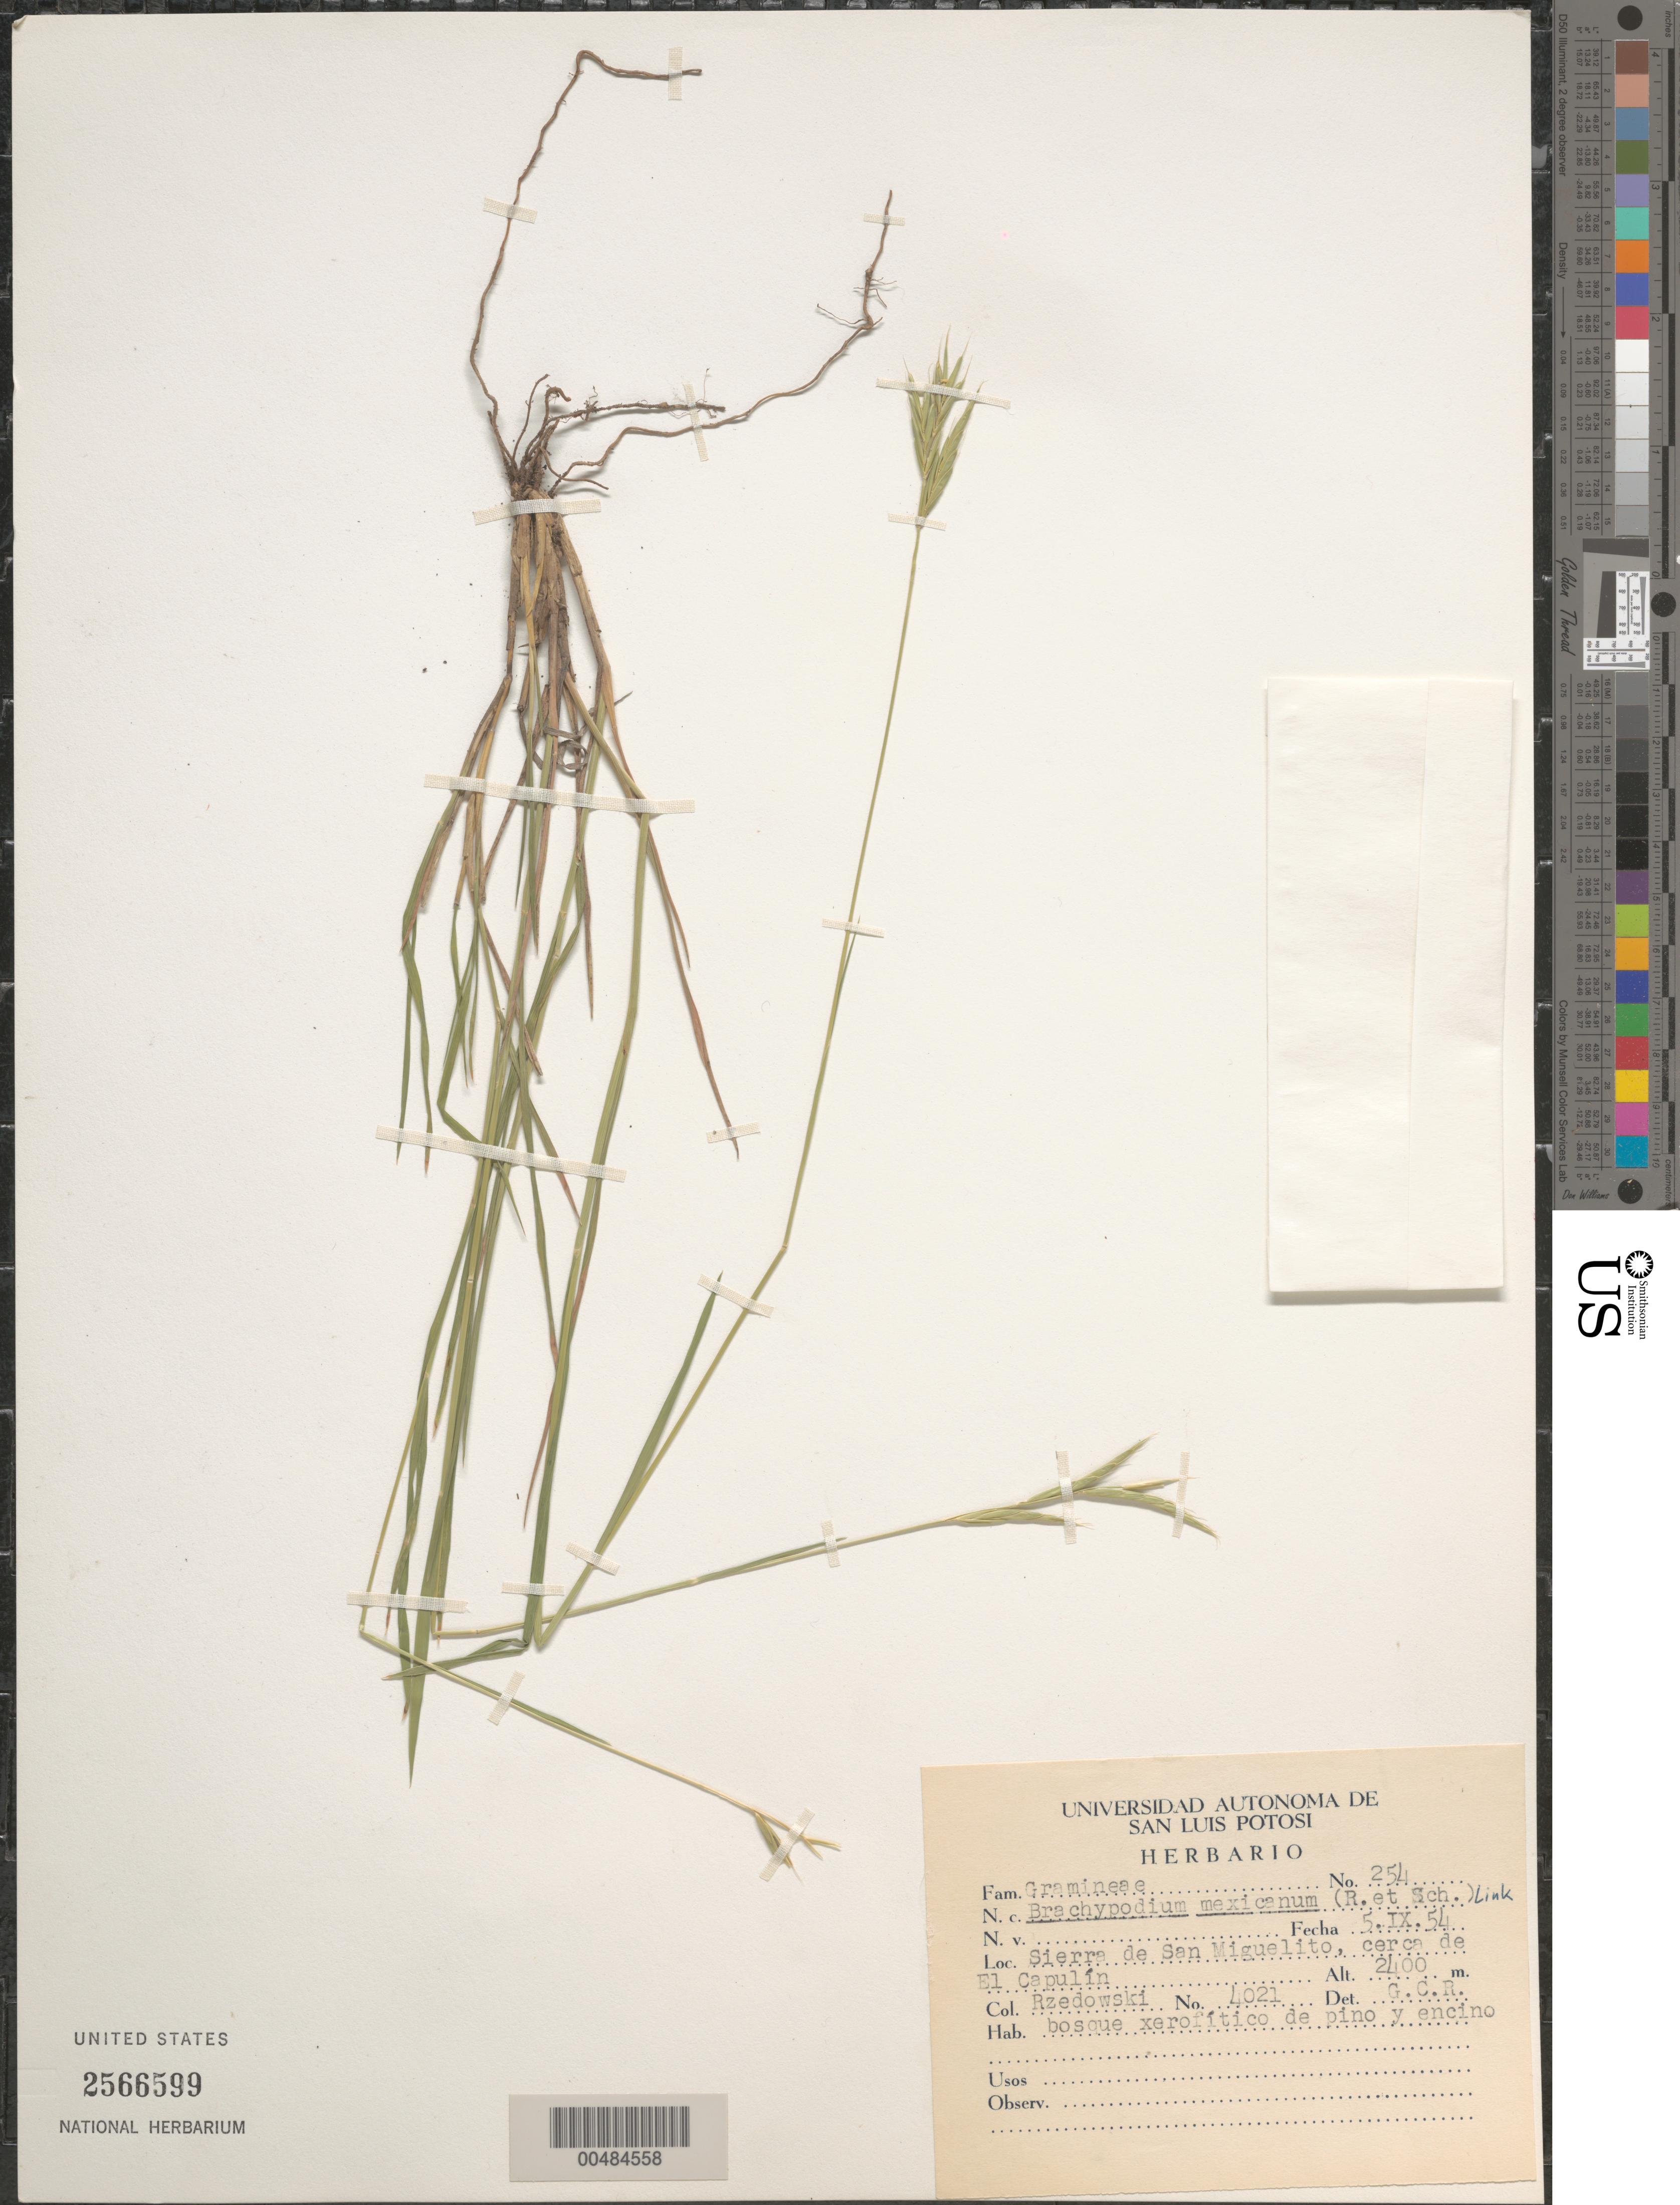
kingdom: Plantae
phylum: Tracheophyta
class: Liliopsida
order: Poales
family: Poaceae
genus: Brachypodium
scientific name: Brachypodium mexicanum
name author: (Roem. & Schult.) Link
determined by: Rzedowski, G. C.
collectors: J. Rzedowski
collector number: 4021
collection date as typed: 5 Sep 1954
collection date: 1954-09-05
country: Mexico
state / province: San Luis Potosi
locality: Sierra de San Miguelito, cerca de El Capul¡n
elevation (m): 2400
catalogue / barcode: US 2566599